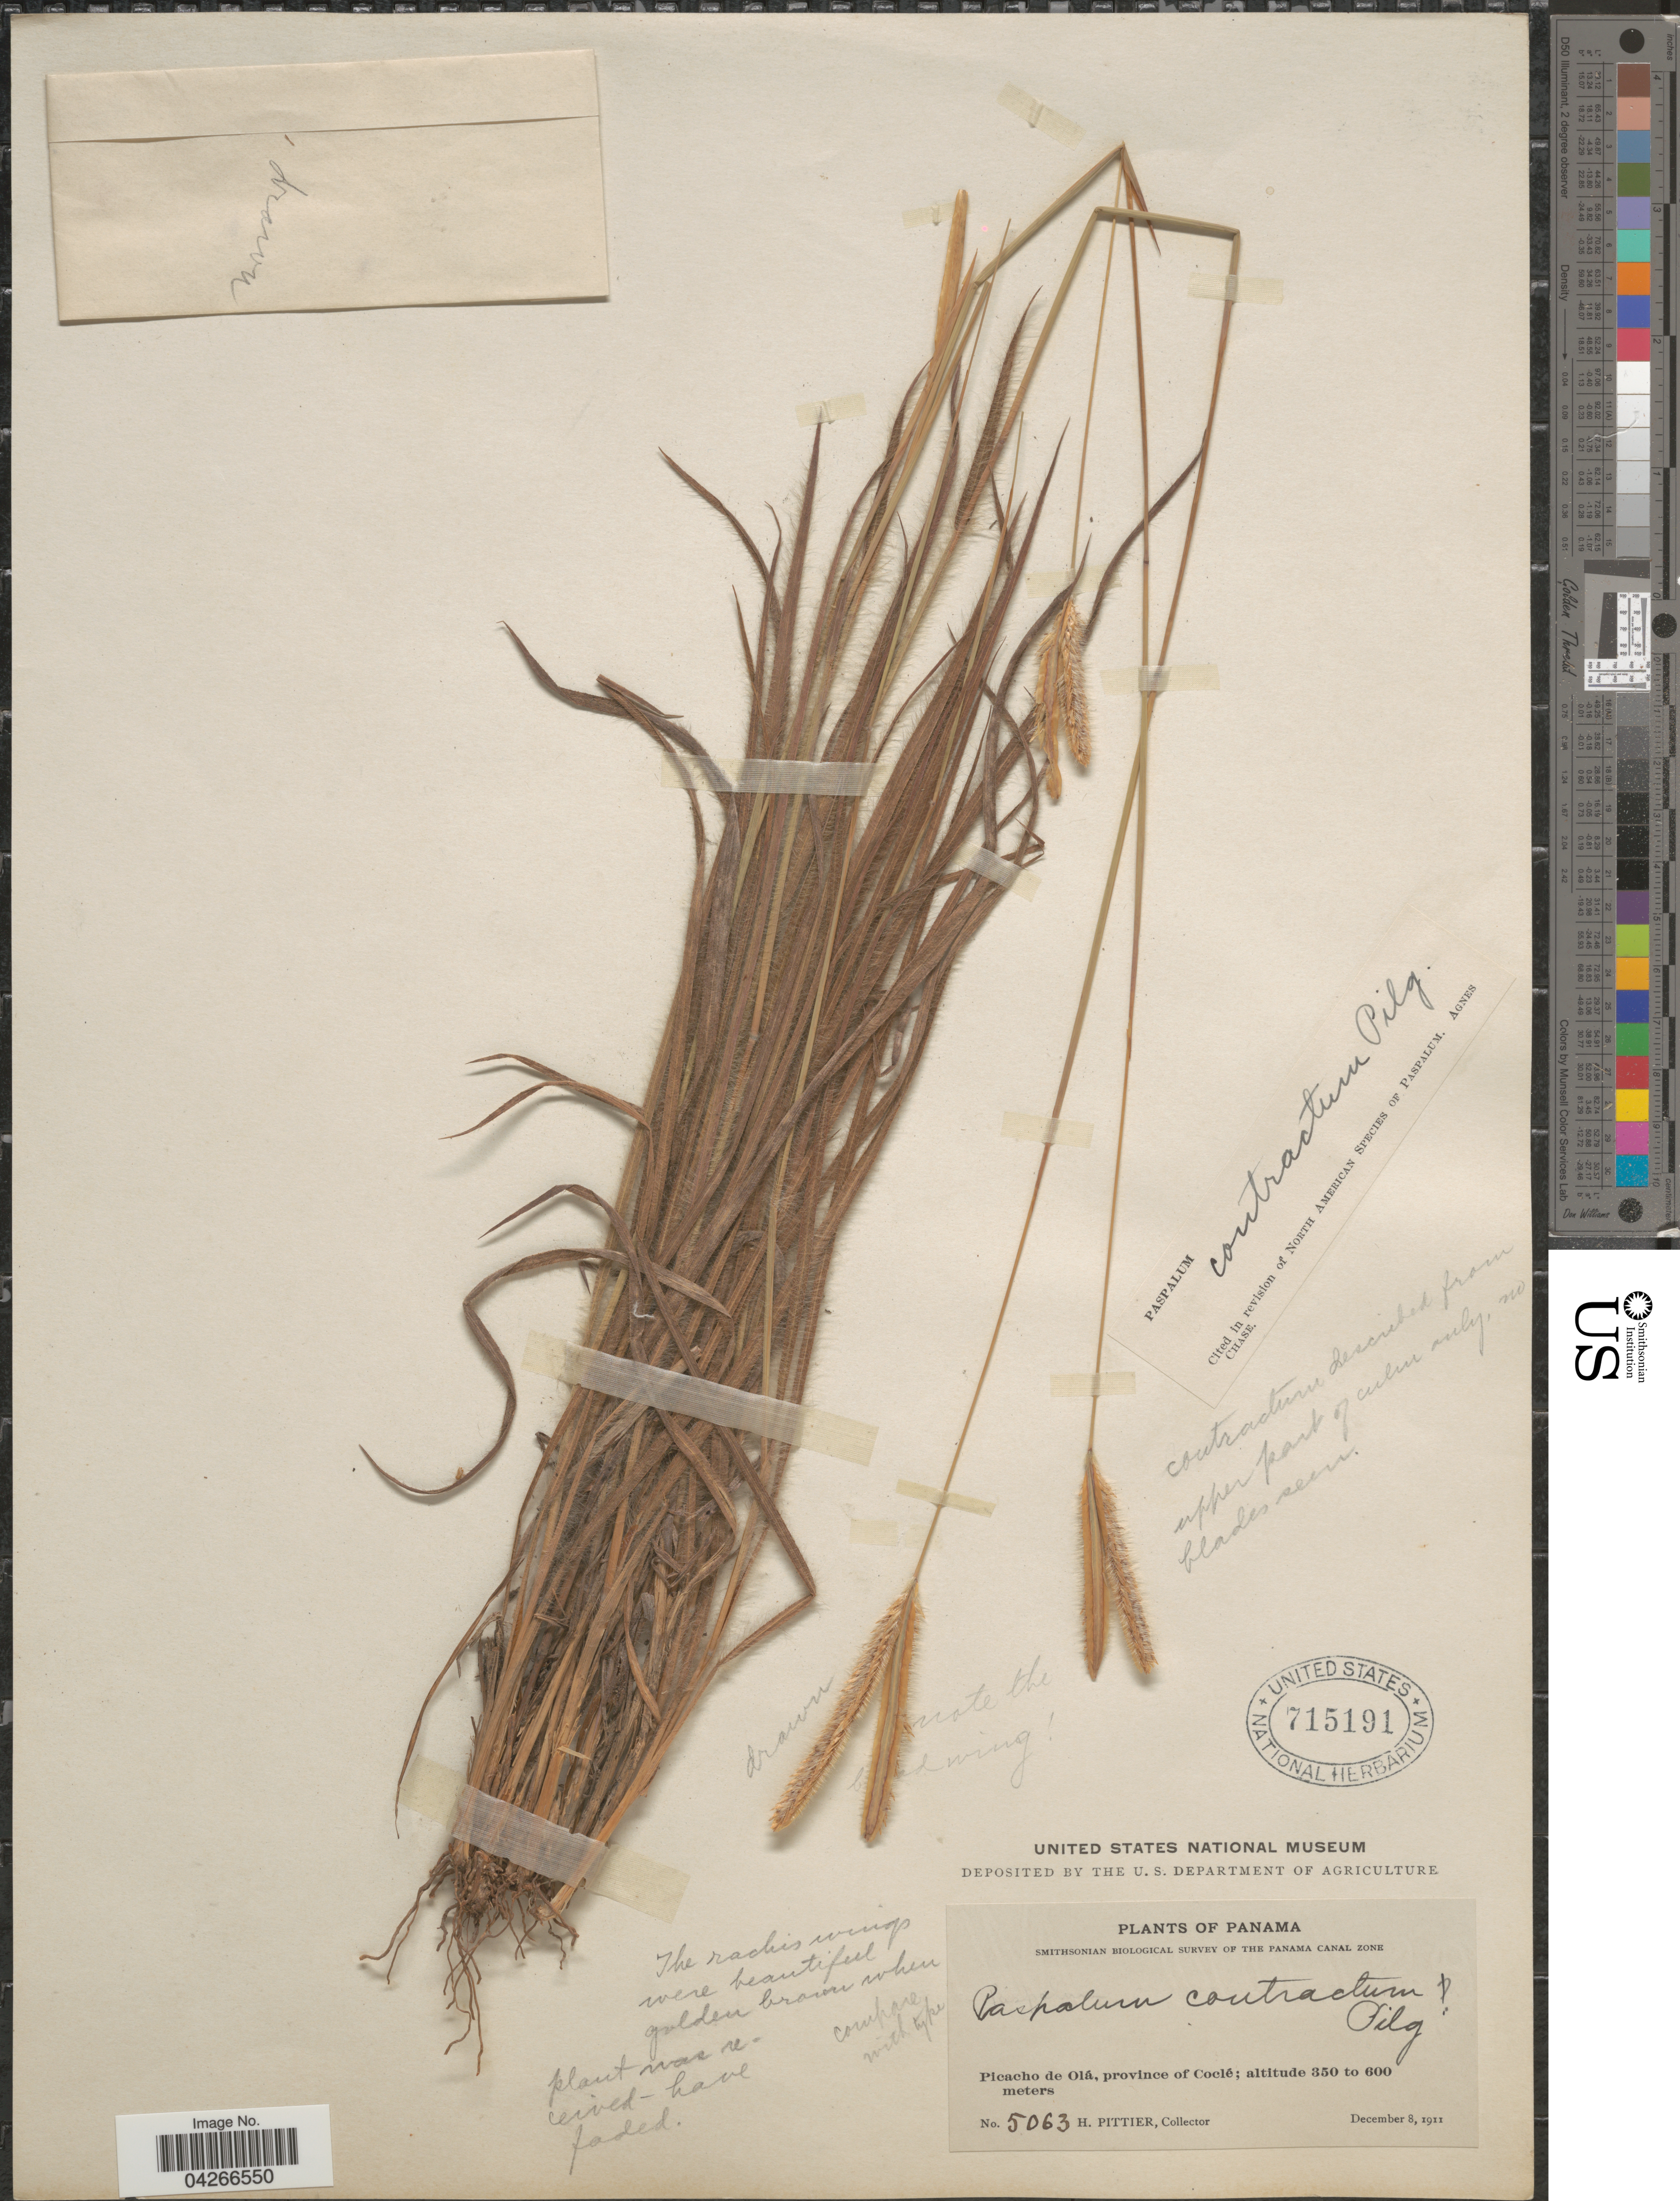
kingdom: Plantae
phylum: Tracheophyta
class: Liliopsida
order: Poales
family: Poaceae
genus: Paspalum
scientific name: Paspalum lanciflorum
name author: Trin.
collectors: H. F. Pittier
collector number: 5063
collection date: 1911-12-08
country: Panama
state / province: Cocle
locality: Smithsonian Biological Survey of the Panama Canal Zone. Picacho de Olá.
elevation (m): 350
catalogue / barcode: US 715191